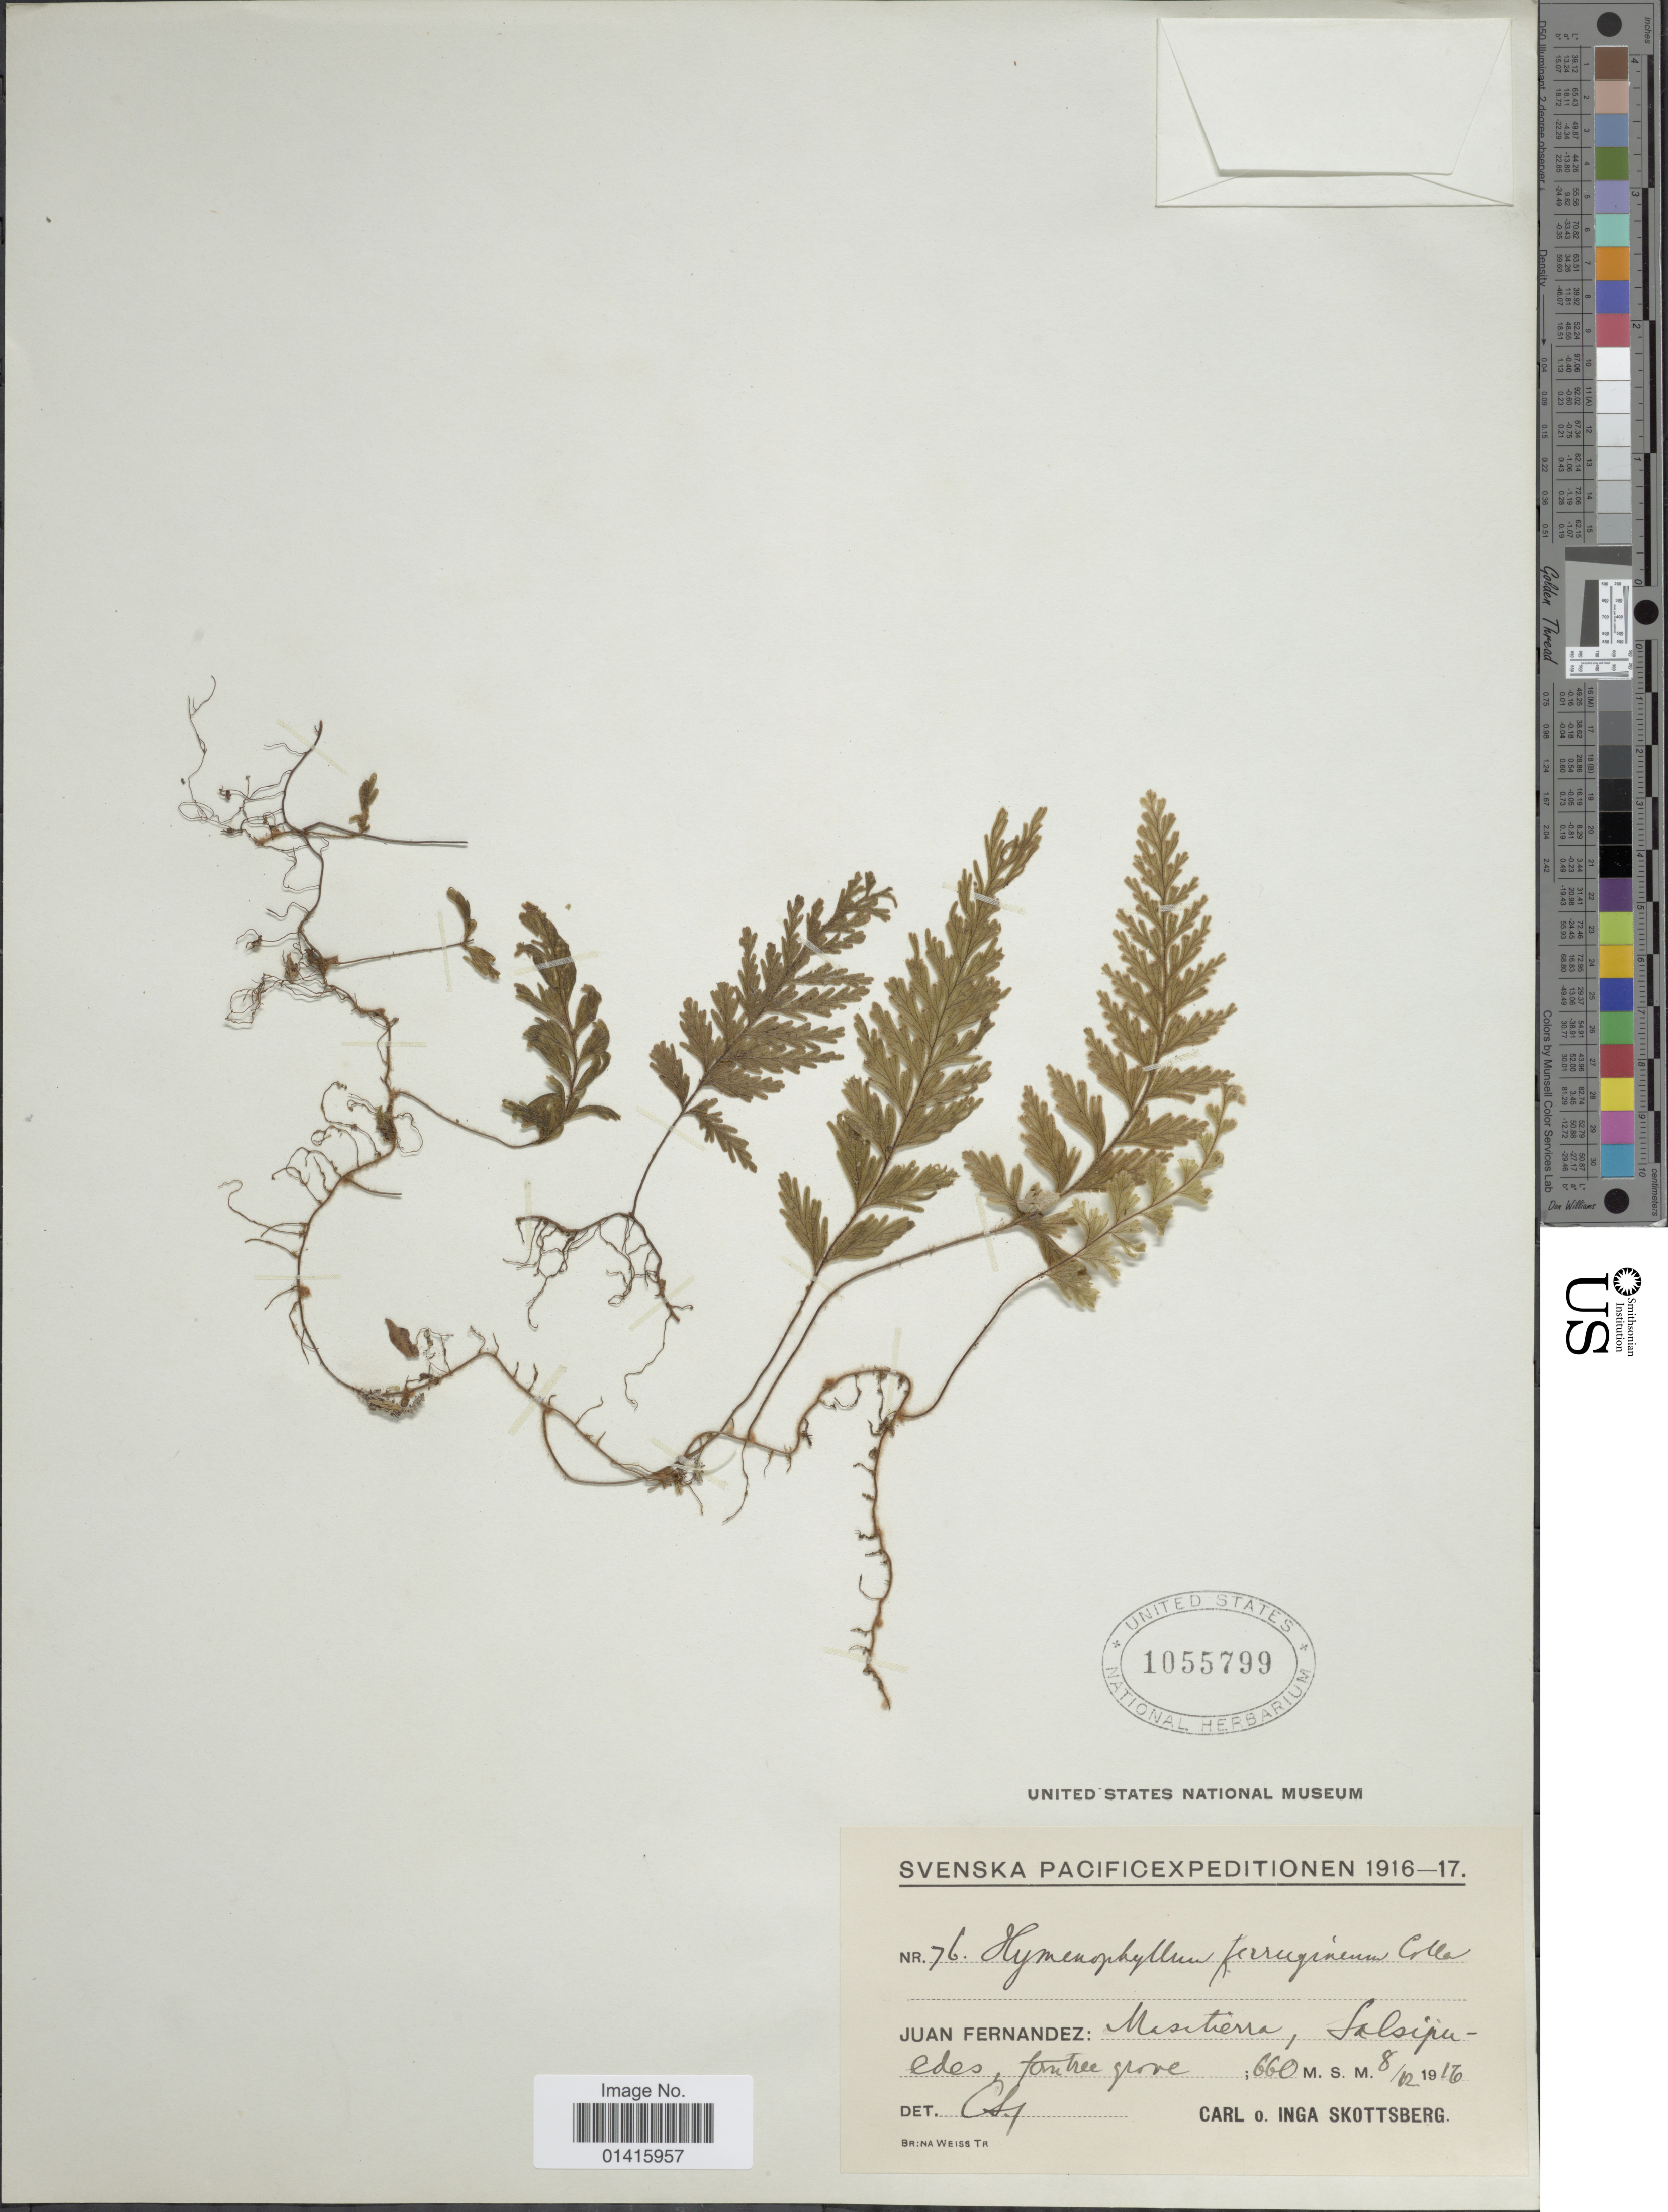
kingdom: Plantae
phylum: Tracheophyta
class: Polypodiopsida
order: Hymenophyllales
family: Hymenophyllaceae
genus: Hymenophyllum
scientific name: Hymenophyllum ferrugineum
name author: Colla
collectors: C. Skottsberg & I. Skottsberg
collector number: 76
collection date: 1916-12-08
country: Chile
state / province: Valparaíso (V)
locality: Juan Fernandez: Masatierra, Salsipuedes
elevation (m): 660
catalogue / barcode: US 1055799